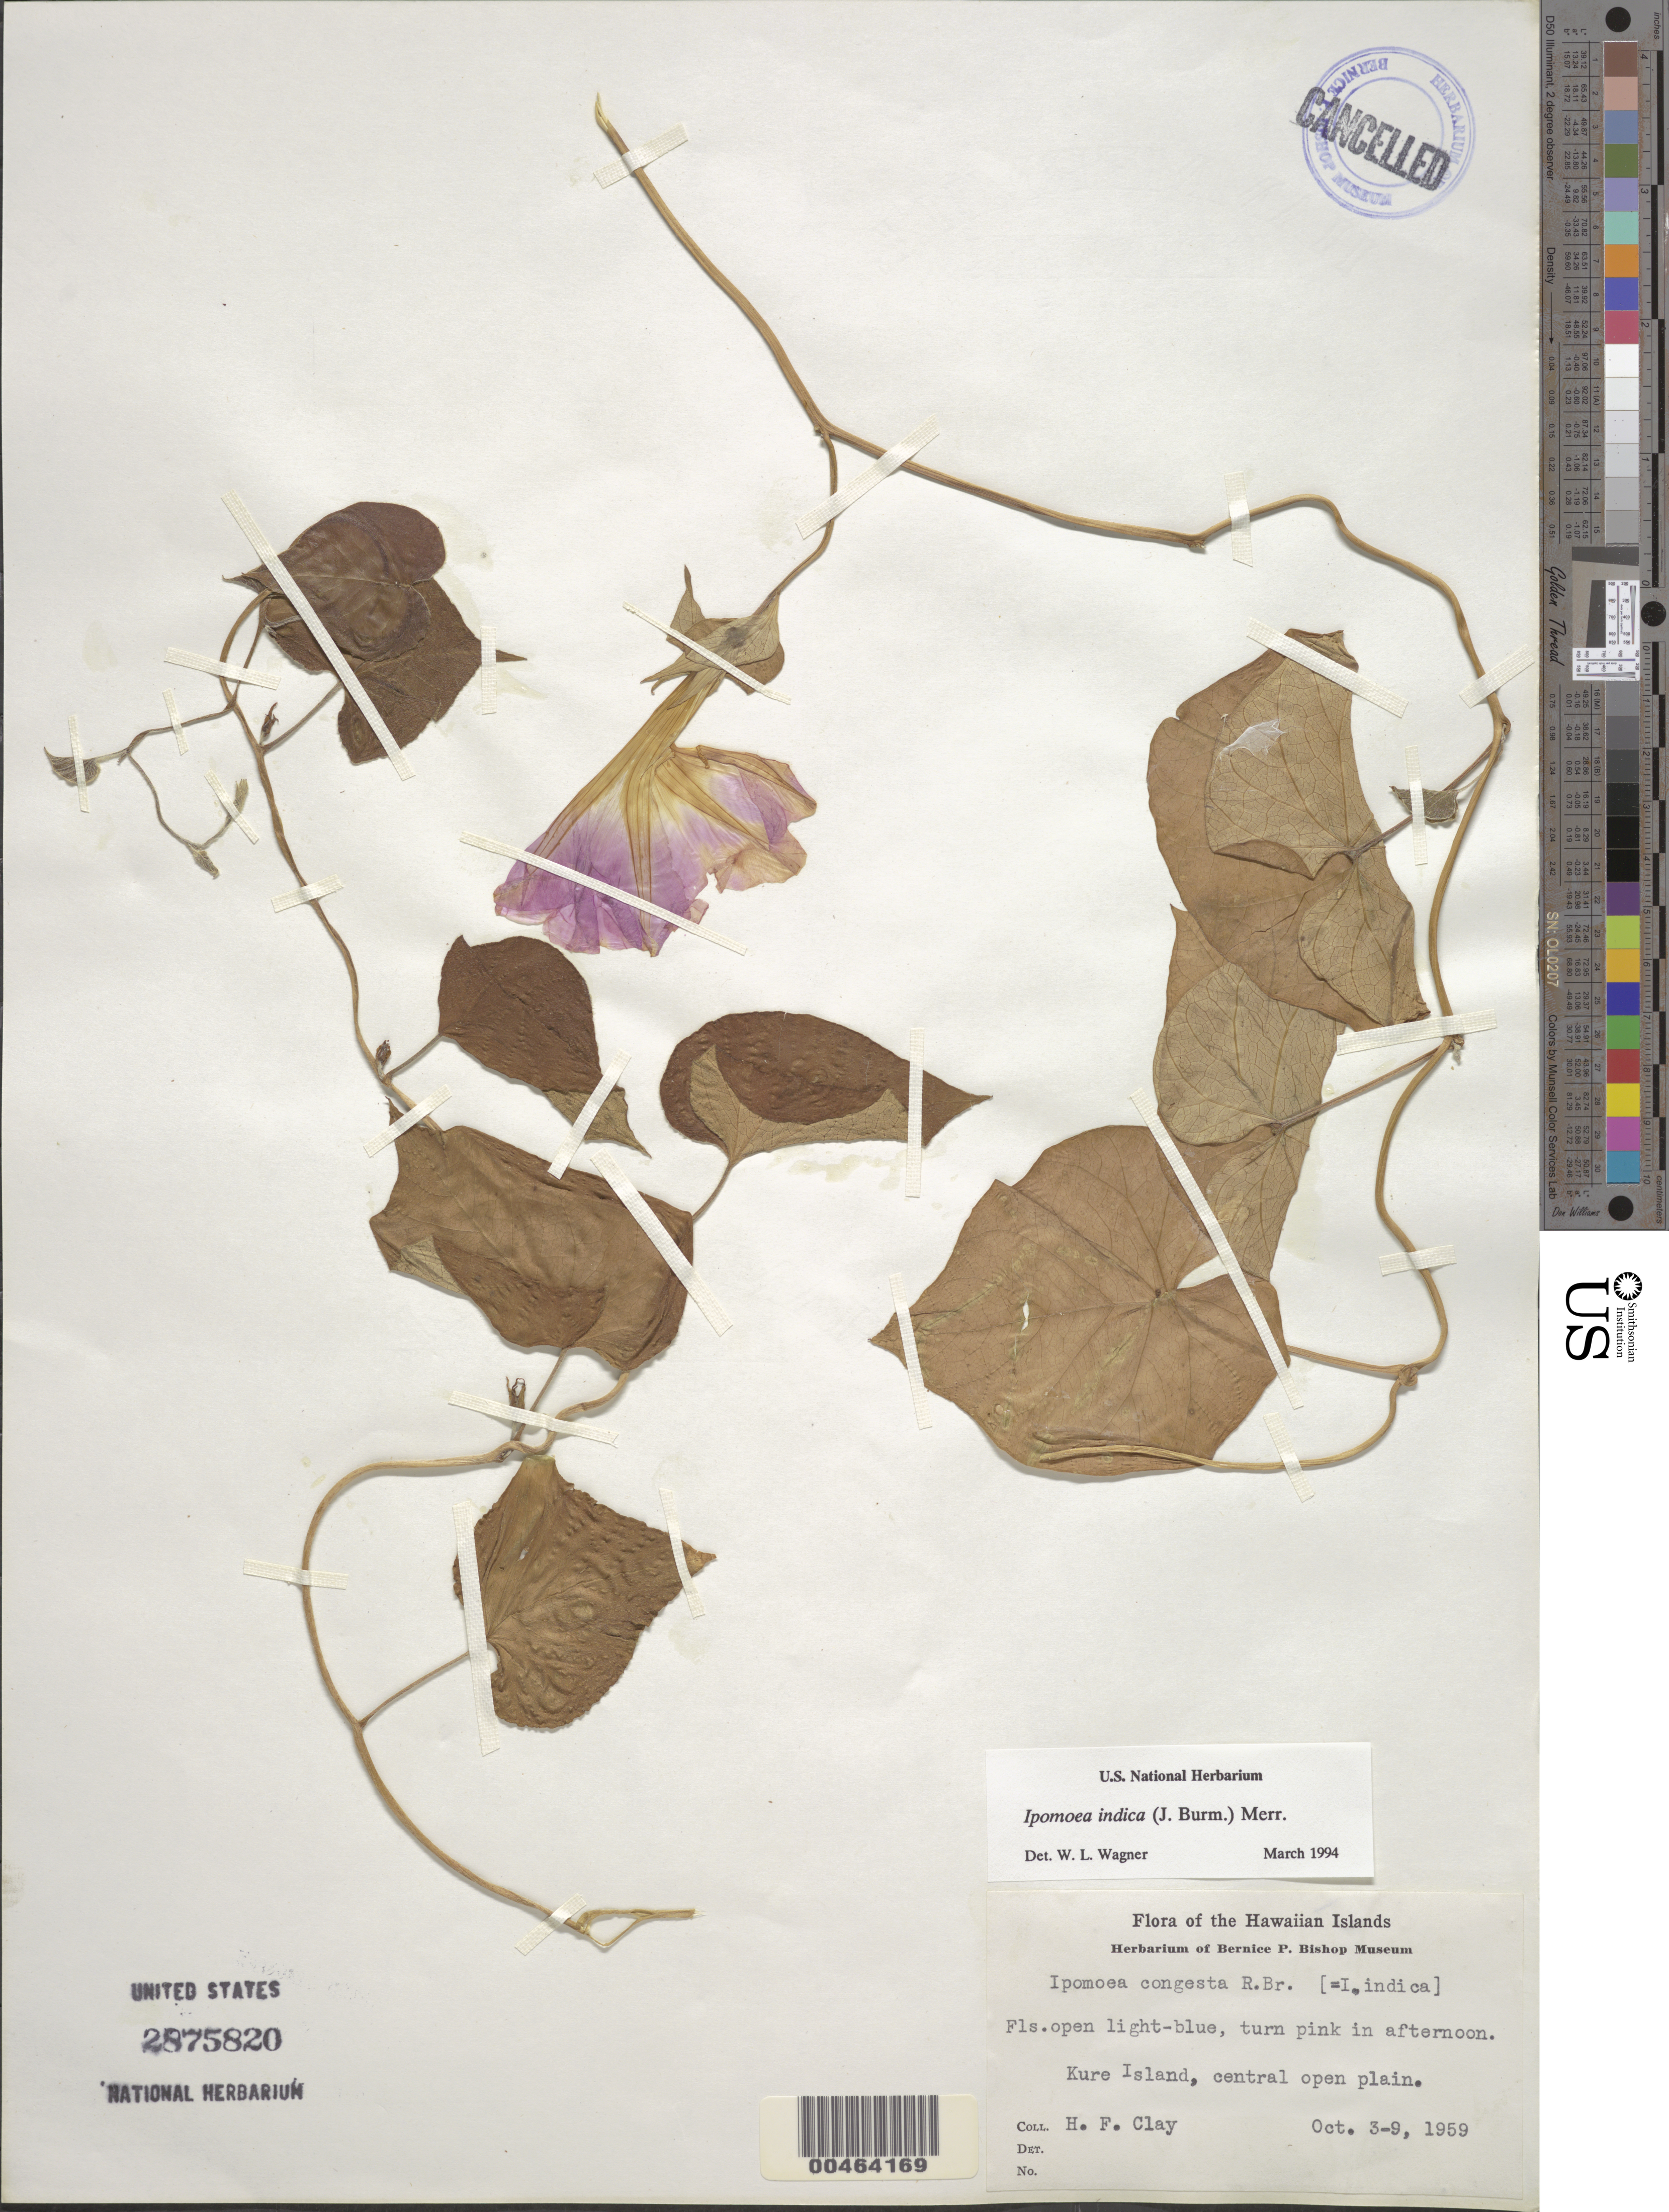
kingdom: Plantae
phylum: Tracheophyta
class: Magnoliopsida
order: Solanales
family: Convolvulaceae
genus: Ipomoea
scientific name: Ipomoea indica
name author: (Burm.) Merr.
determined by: Wagner, W. L., (BOT), Smithsonian Institution - National Museum of Natural History (UNITED STATES)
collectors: H. Clay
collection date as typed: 3 Oct 1959 to 9 Oct 1959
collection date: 1959-10-03/1959-10-09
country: United States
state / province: Hawaii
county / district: Honolulu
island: Kure Atoll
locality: central open plain.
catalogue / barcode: US 2875820